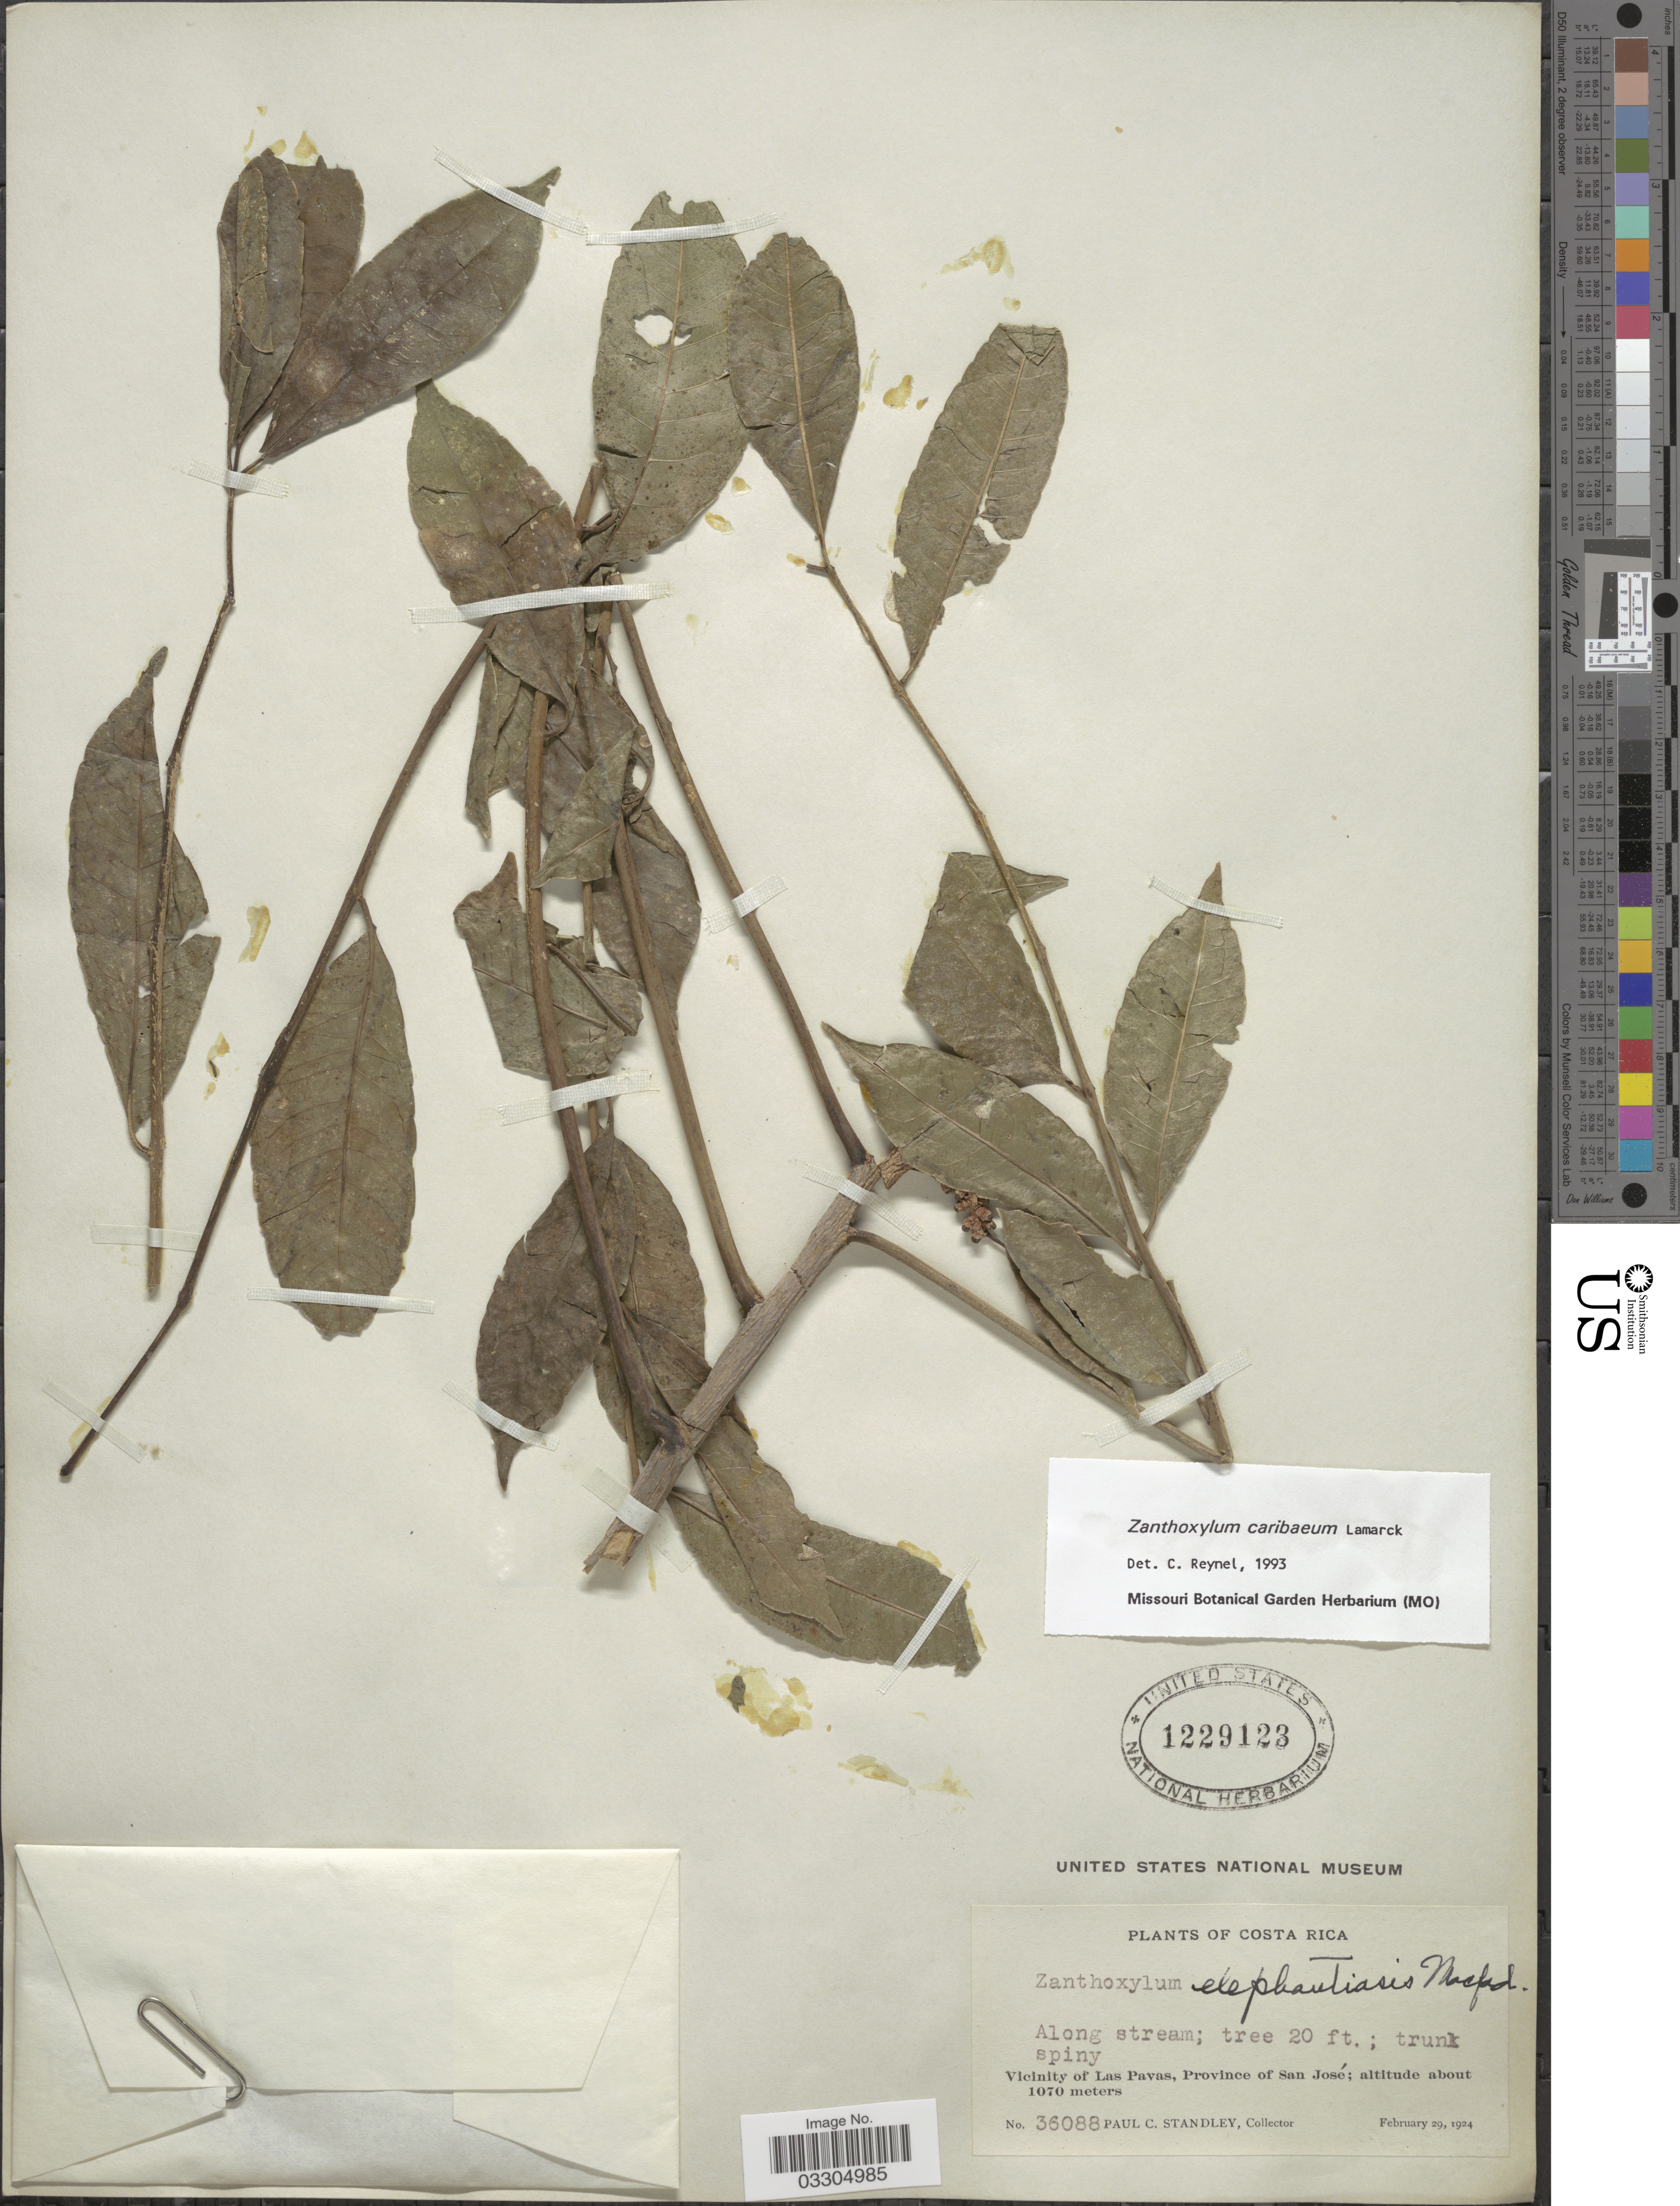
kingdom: Plantae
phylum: Tracheophyta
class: Magnoliopsida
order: Sapindales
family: Rutaceae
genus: Zanthoxylum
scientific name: Zanthoxylum caribaeum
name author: Lam.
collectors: P. C. Standley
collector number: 36088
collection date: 1924-02-29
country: Costa Rica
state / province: San José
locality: Vicinity of Las Pavas.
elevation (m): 1070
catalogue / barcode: US 1229123